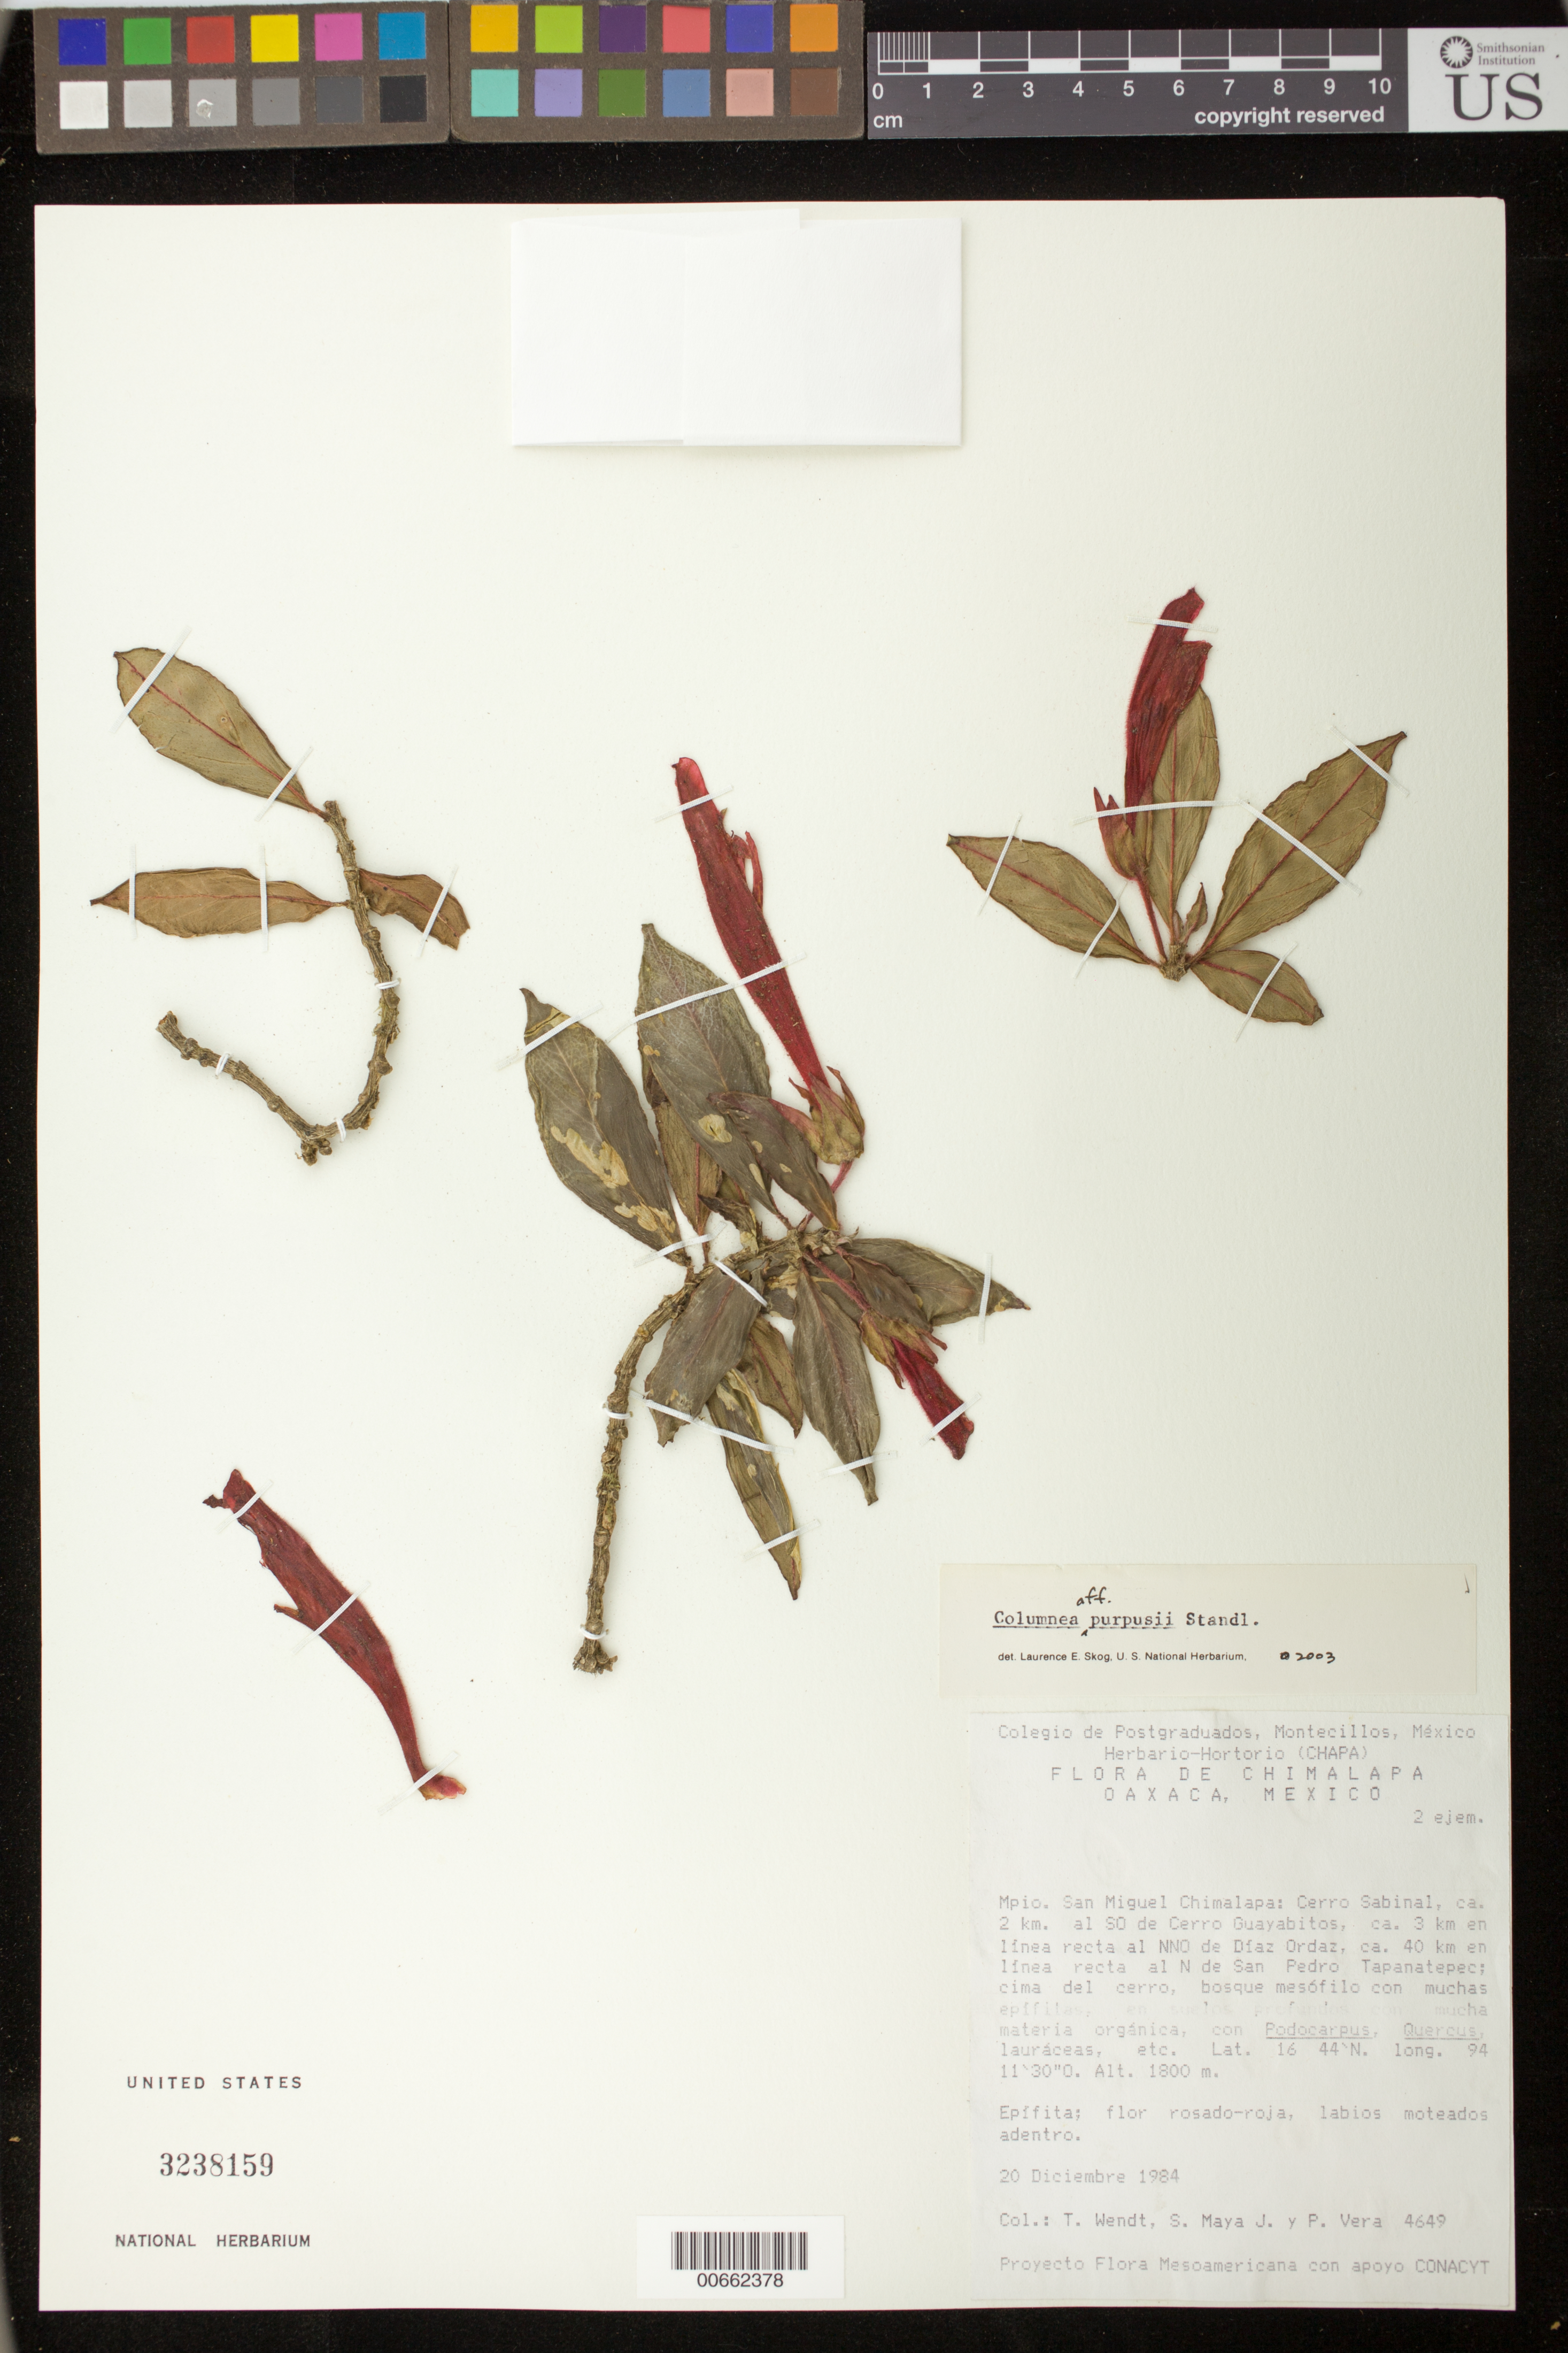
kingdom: Plantae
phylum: Tracheophyta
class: Magnoliopsida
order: Lamiales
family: Gesneriaceae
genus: Columnea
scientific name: Columnea purpusii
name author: Standl.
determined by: Skog, Laurence E.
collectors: T. L. Wendt, S. Maya J. & P. Vera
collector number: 4649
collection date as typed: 20 Dec 1984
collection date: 1984-12-20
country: Mexico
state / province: Oaxaca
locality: Mpio. San Miguel Chimalapa: Cerro SAbinal, ca. 2 km al SO de Cerro Guayabitos, ca. 3 km en línea recta al NNO de Díaz ordaz, ca. 40 km en línea recta al N de San Pedro Tapanatepec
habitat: Cima del cerro, bosque mesófilo con muchas epífitas, en suelos profundos con much materia orgánica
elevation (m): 1800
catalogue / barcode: US 3238159